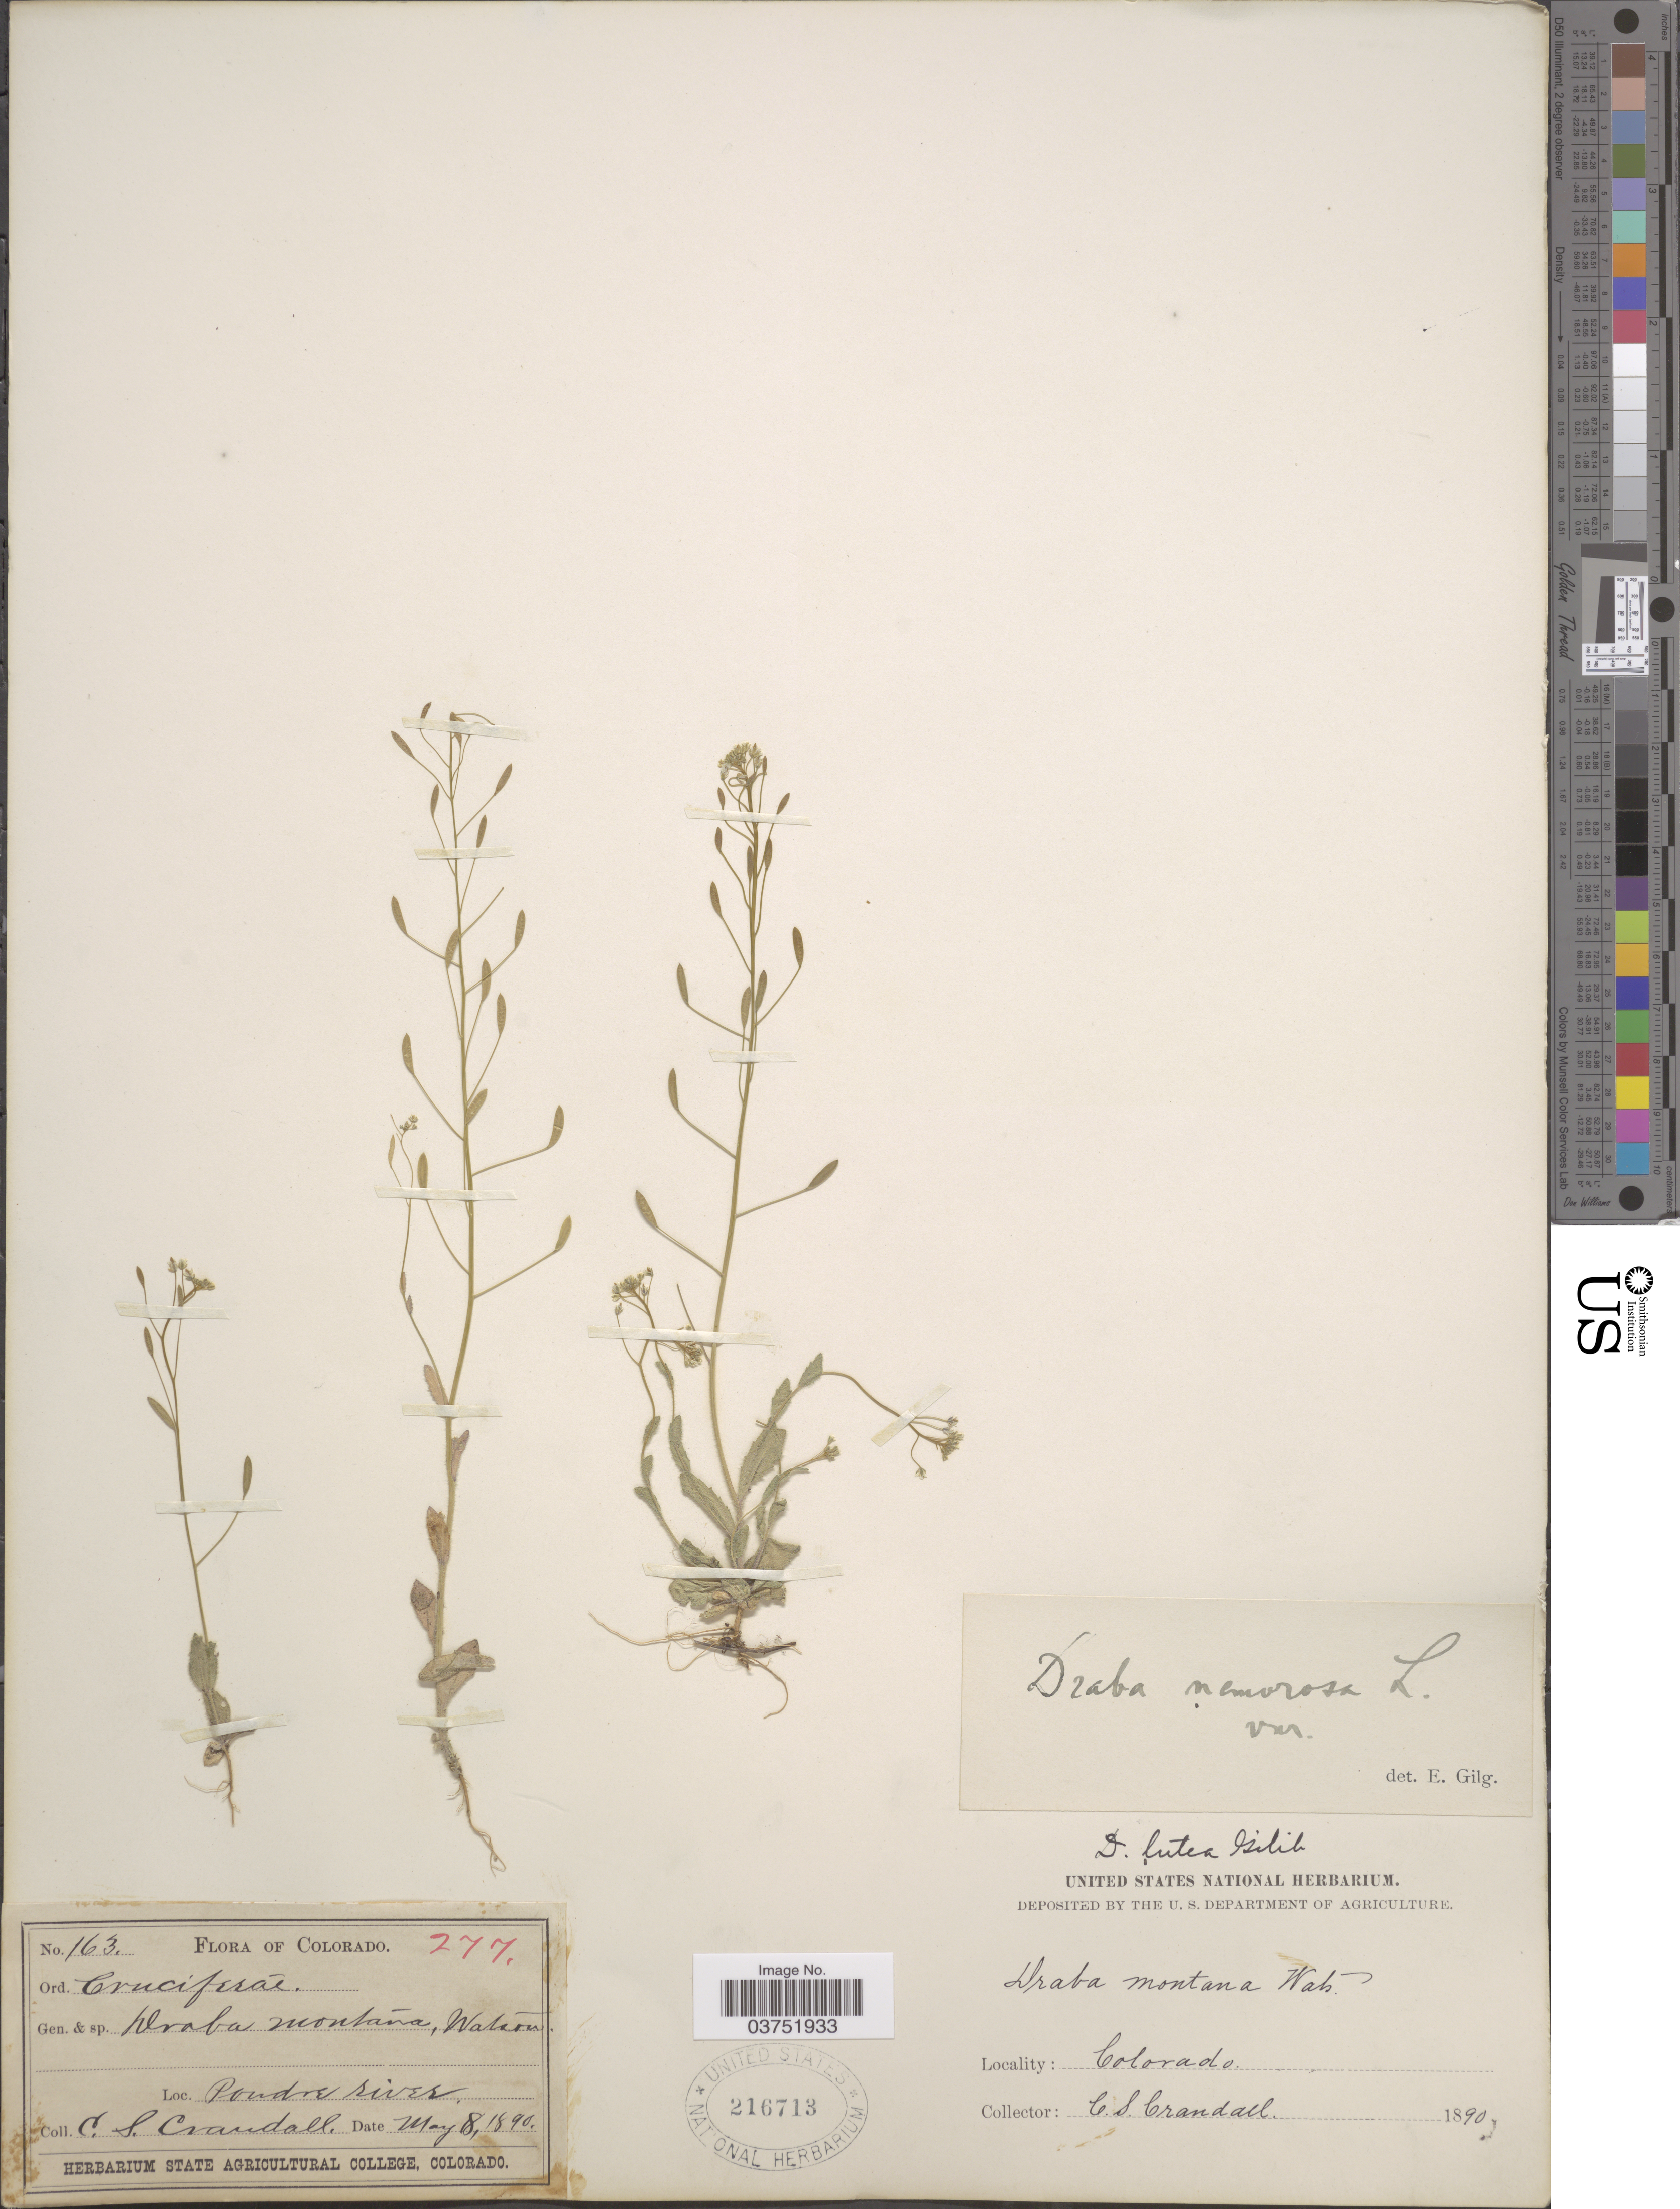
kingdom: Plantae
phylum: Tracheophyta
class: Magnoliopsida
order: Brassicales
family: Brassicaceae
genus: Draba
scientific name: Draba nemorosa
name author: L.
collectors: C. Crandall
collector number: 163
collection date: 1890-05-18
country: United States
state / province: Colorado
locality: Poudre River.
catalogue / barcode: US 216713